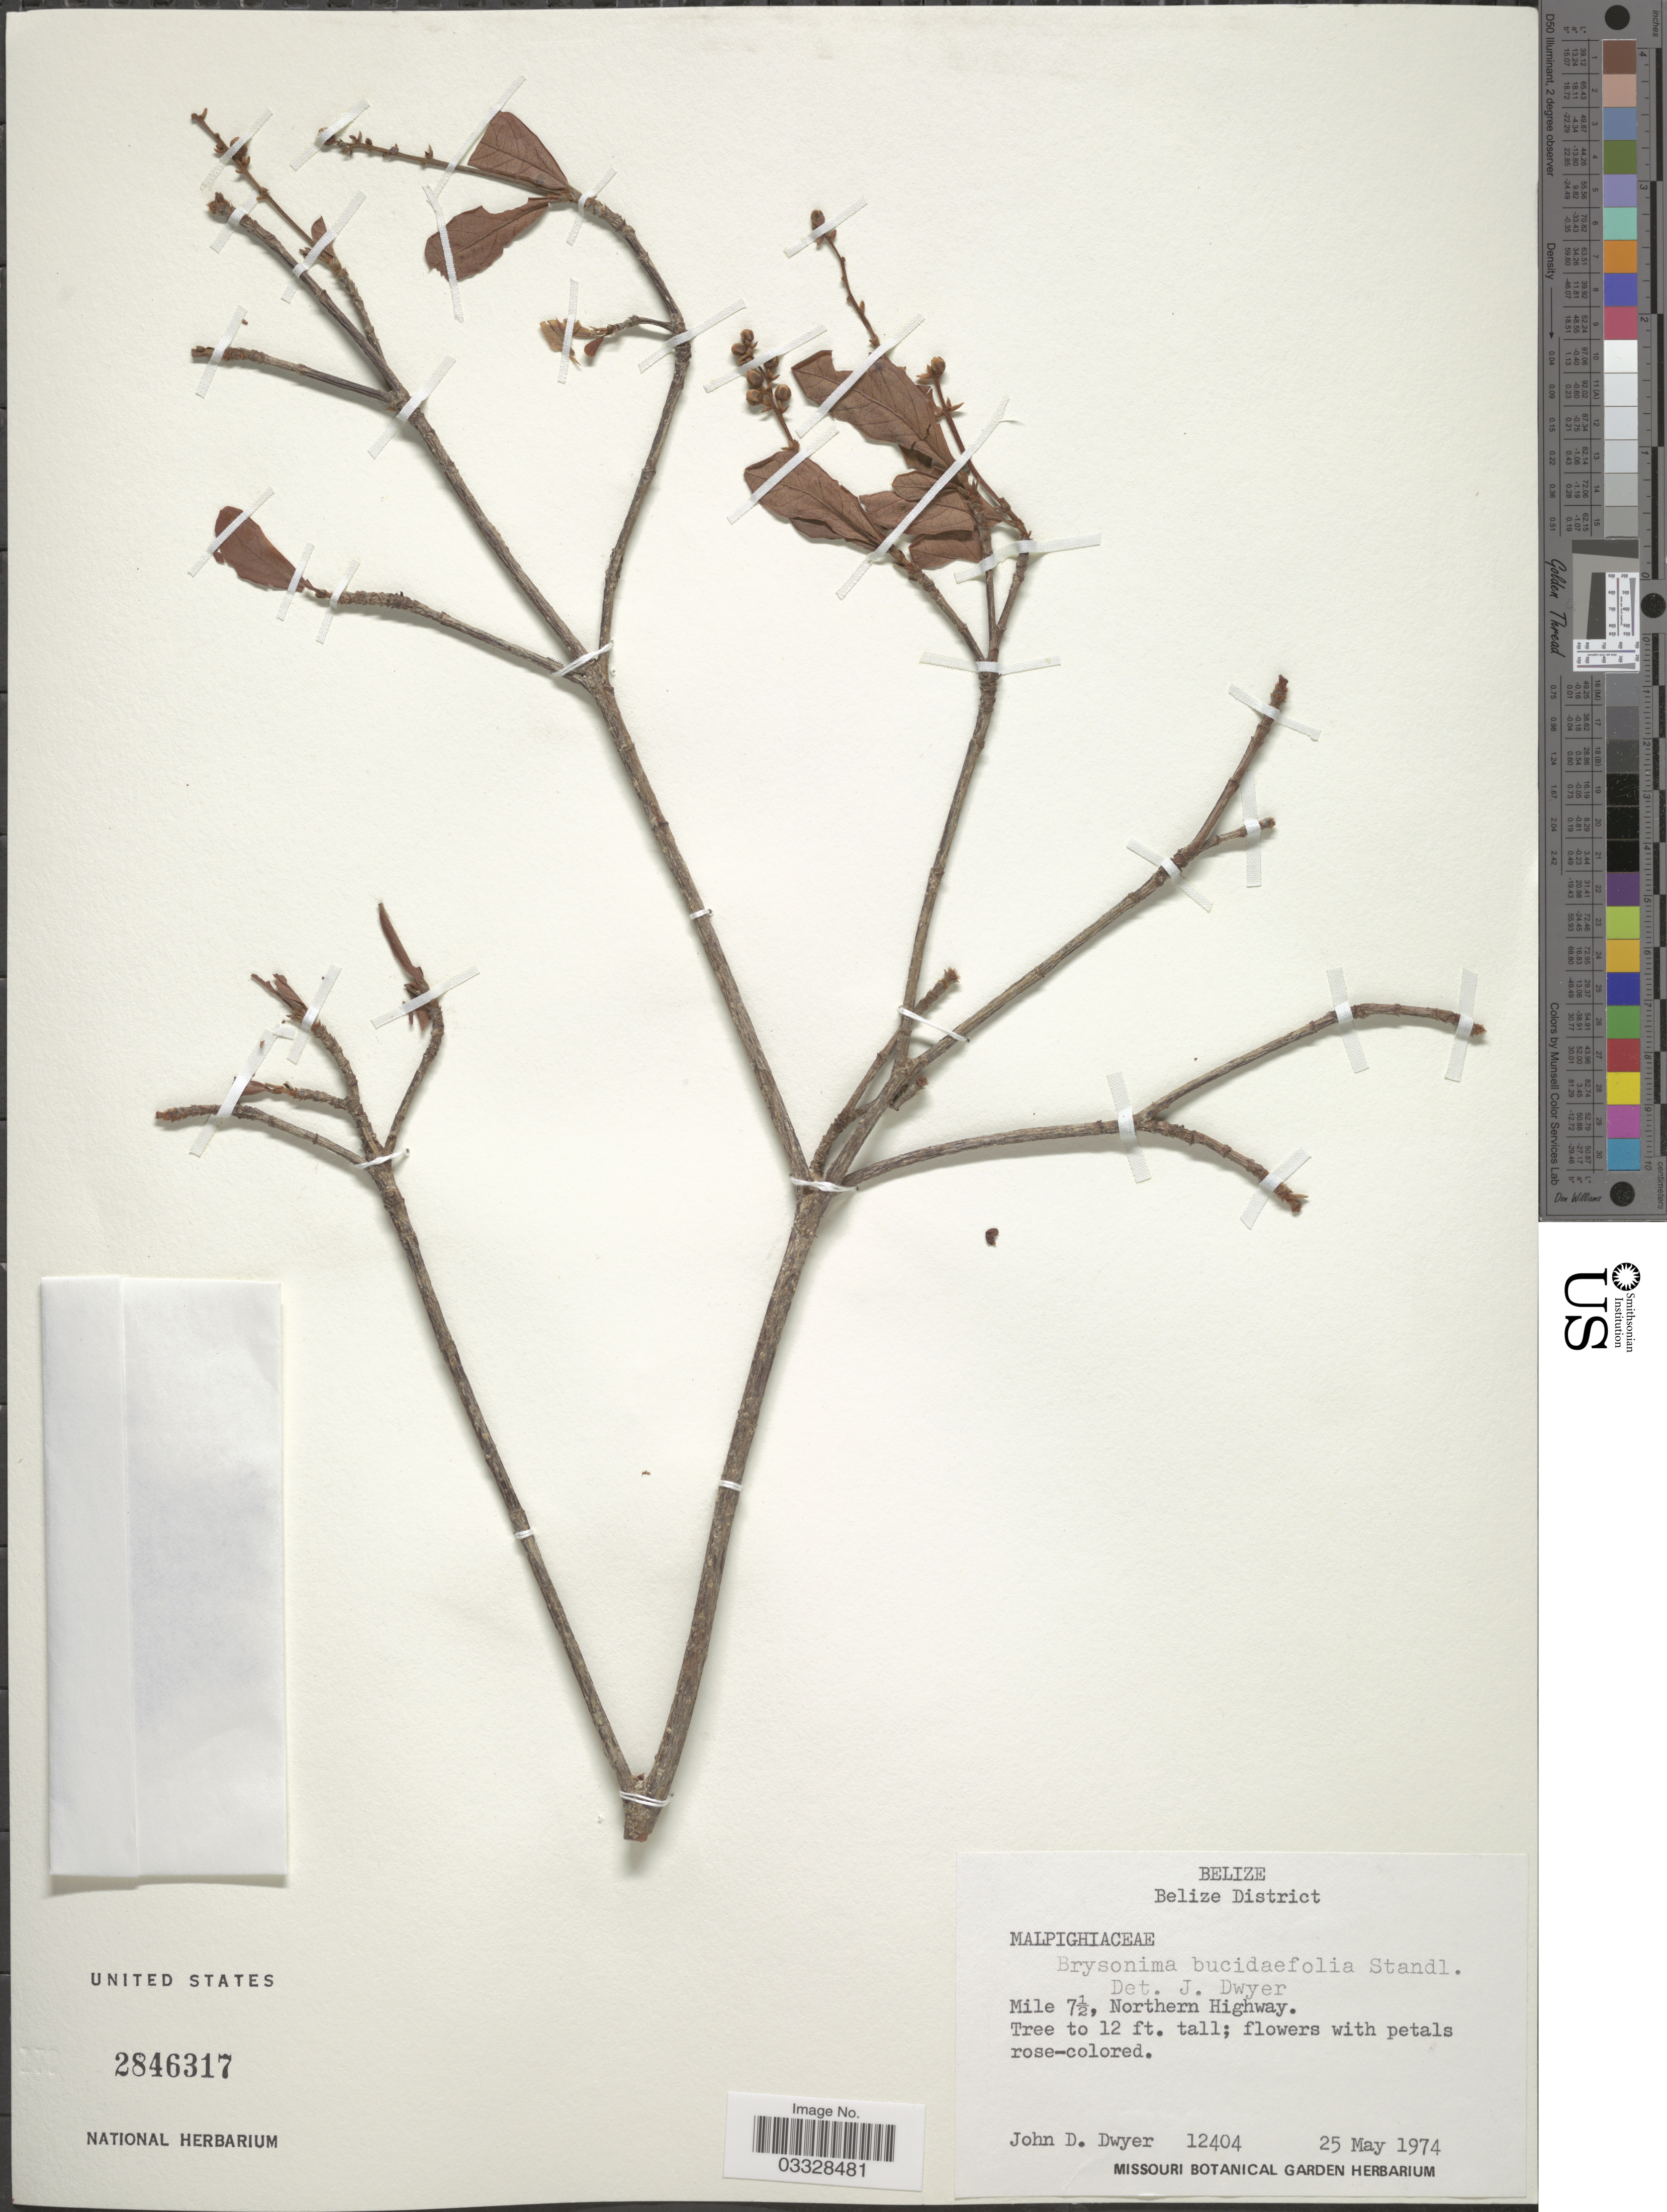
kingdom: Plantae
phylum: Tracheophyta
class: Magnoliopsida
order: Malpighiales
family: Malpighiaceae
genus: Byrsonima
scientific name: Byrsonima bucidifolia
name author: Standl.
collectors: J. D. Dwyer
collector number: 12404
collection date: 1974-05-25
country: Belize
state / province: Belize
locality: Belize District. Mile 7½, Northern Highway.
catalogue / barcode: US 2846317